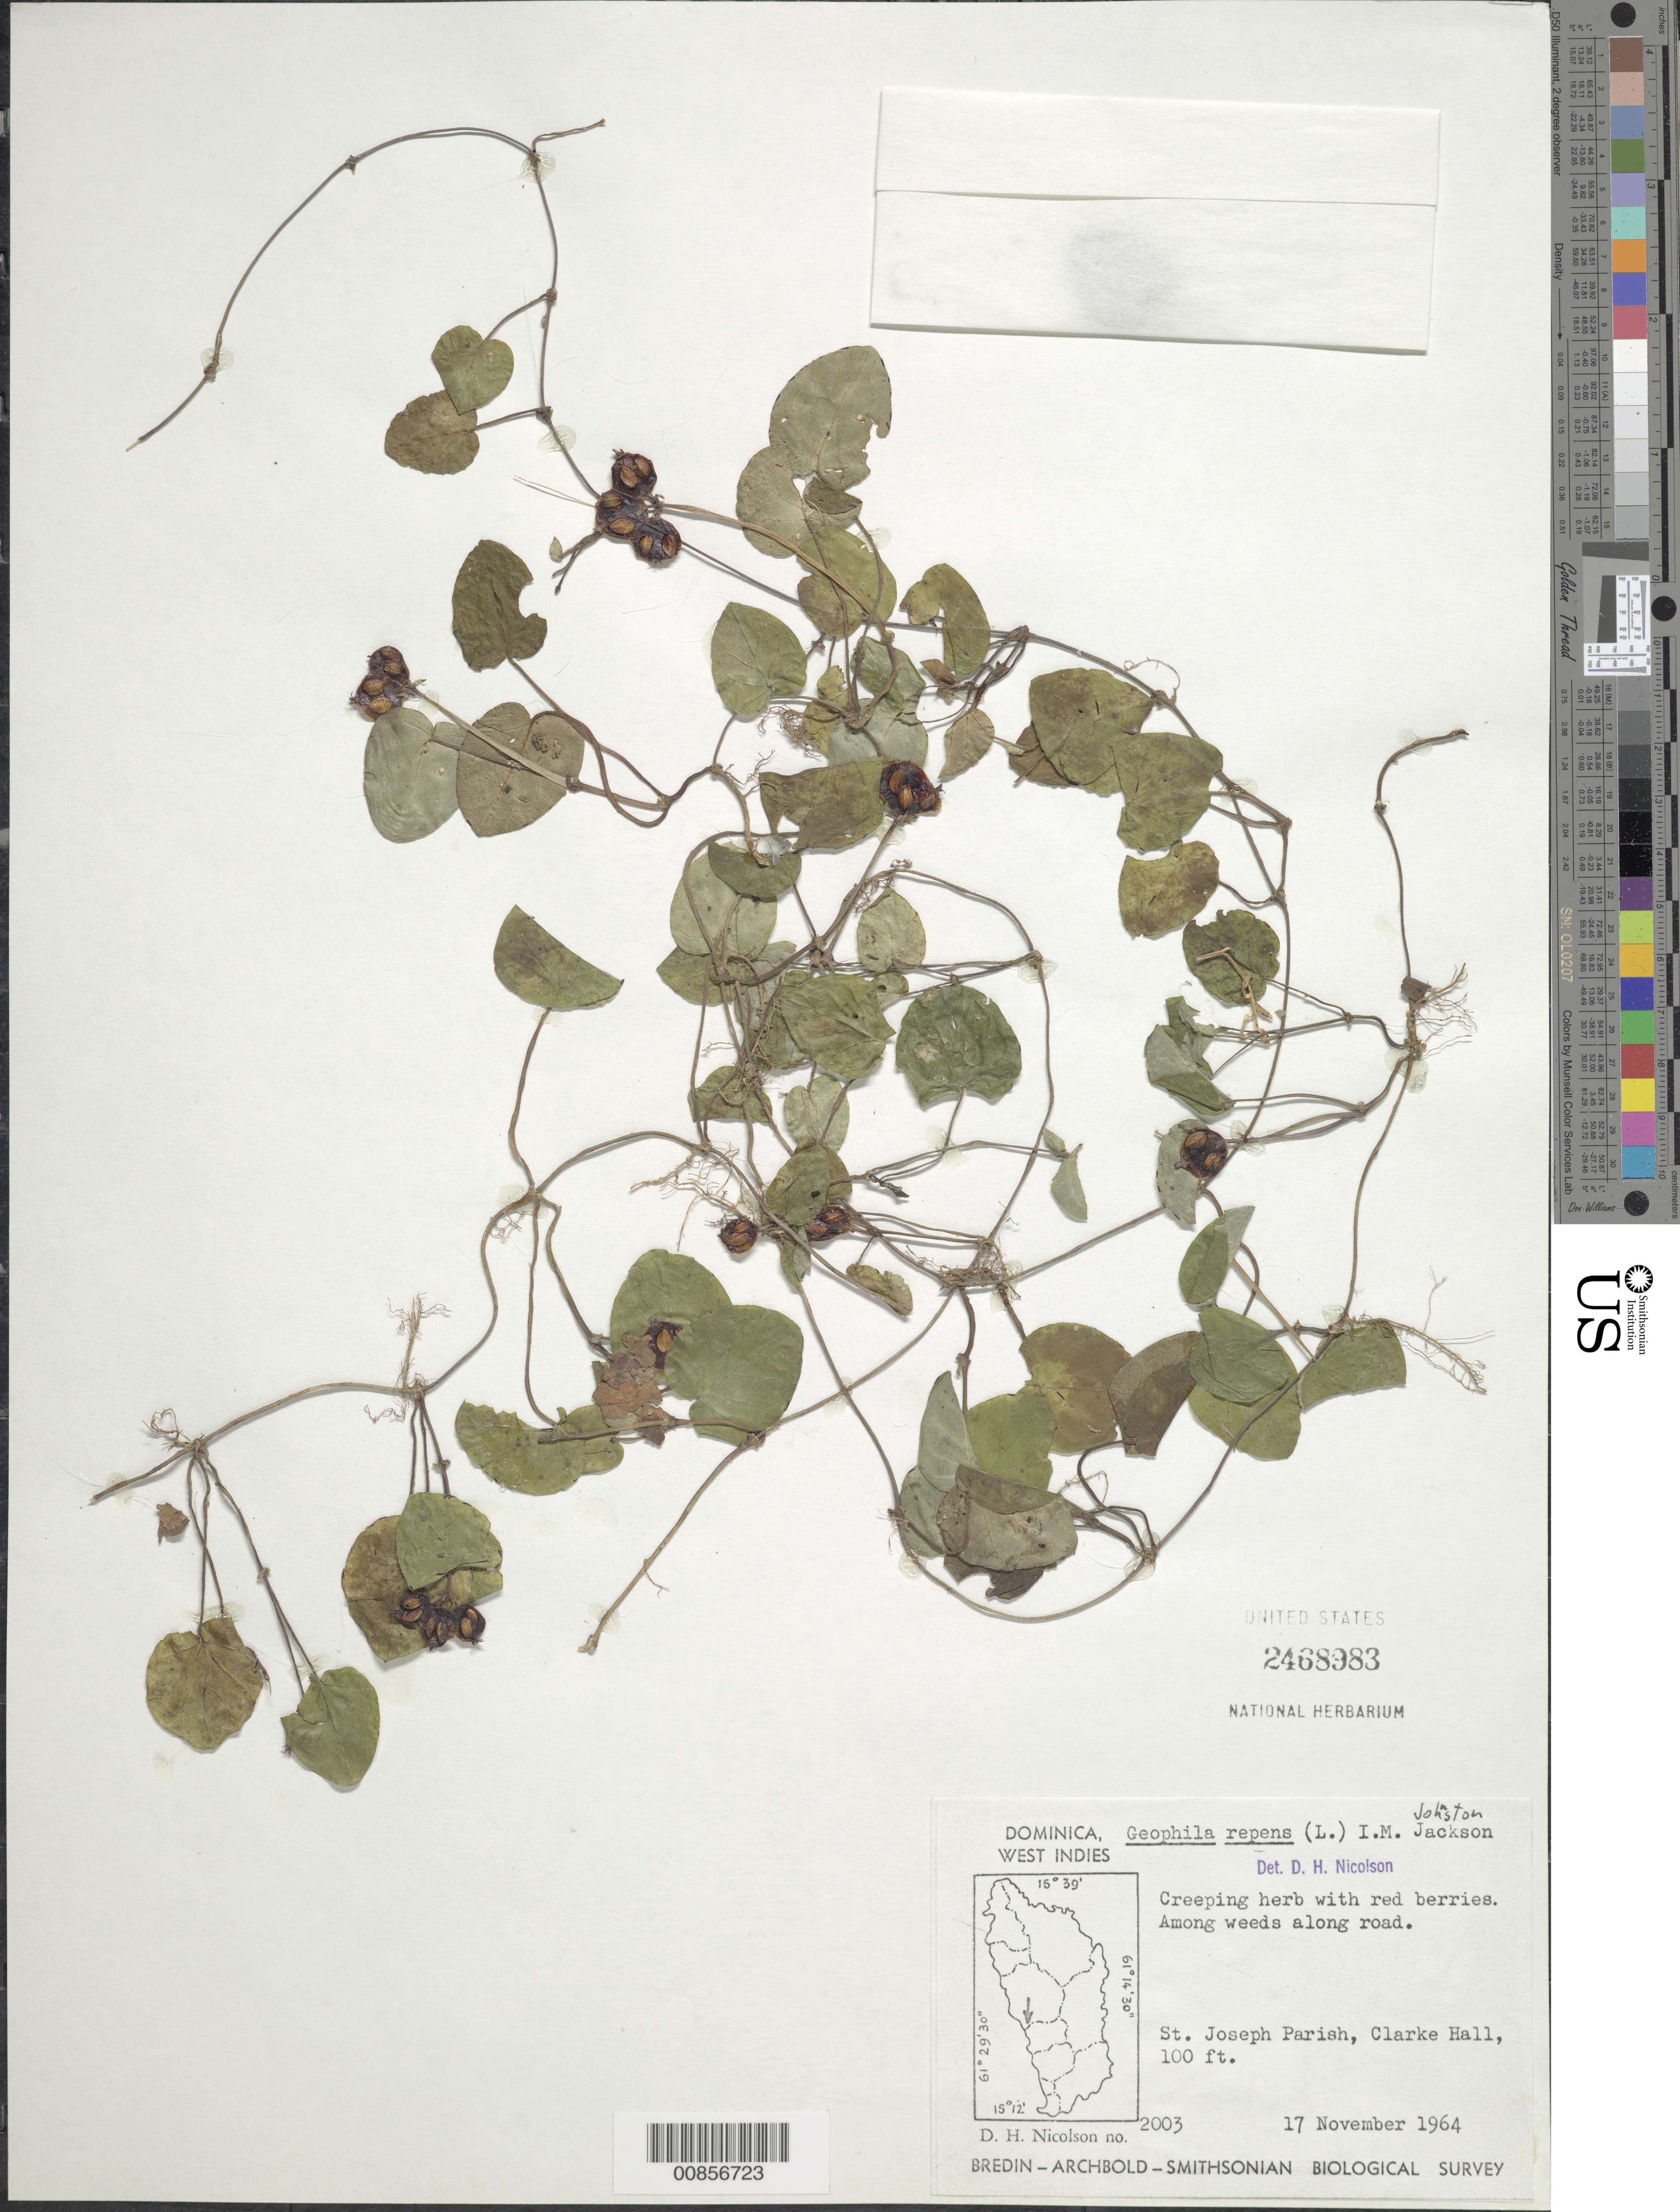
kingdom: Plantae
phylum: Tracheophyta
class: Magnoliopsida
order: Gentianales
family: Rubiaceae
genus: Geophila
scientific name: Geophila repens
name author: (L.) I.M. Johnst.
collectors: D. H. Nicolson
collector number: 2003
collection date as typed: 17 Nov 1964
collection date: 1964-11-17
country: Dominica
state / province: St. Joseph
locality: Clarke Hall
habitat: Among weeds along road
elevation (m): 30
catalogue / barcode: US 2468983